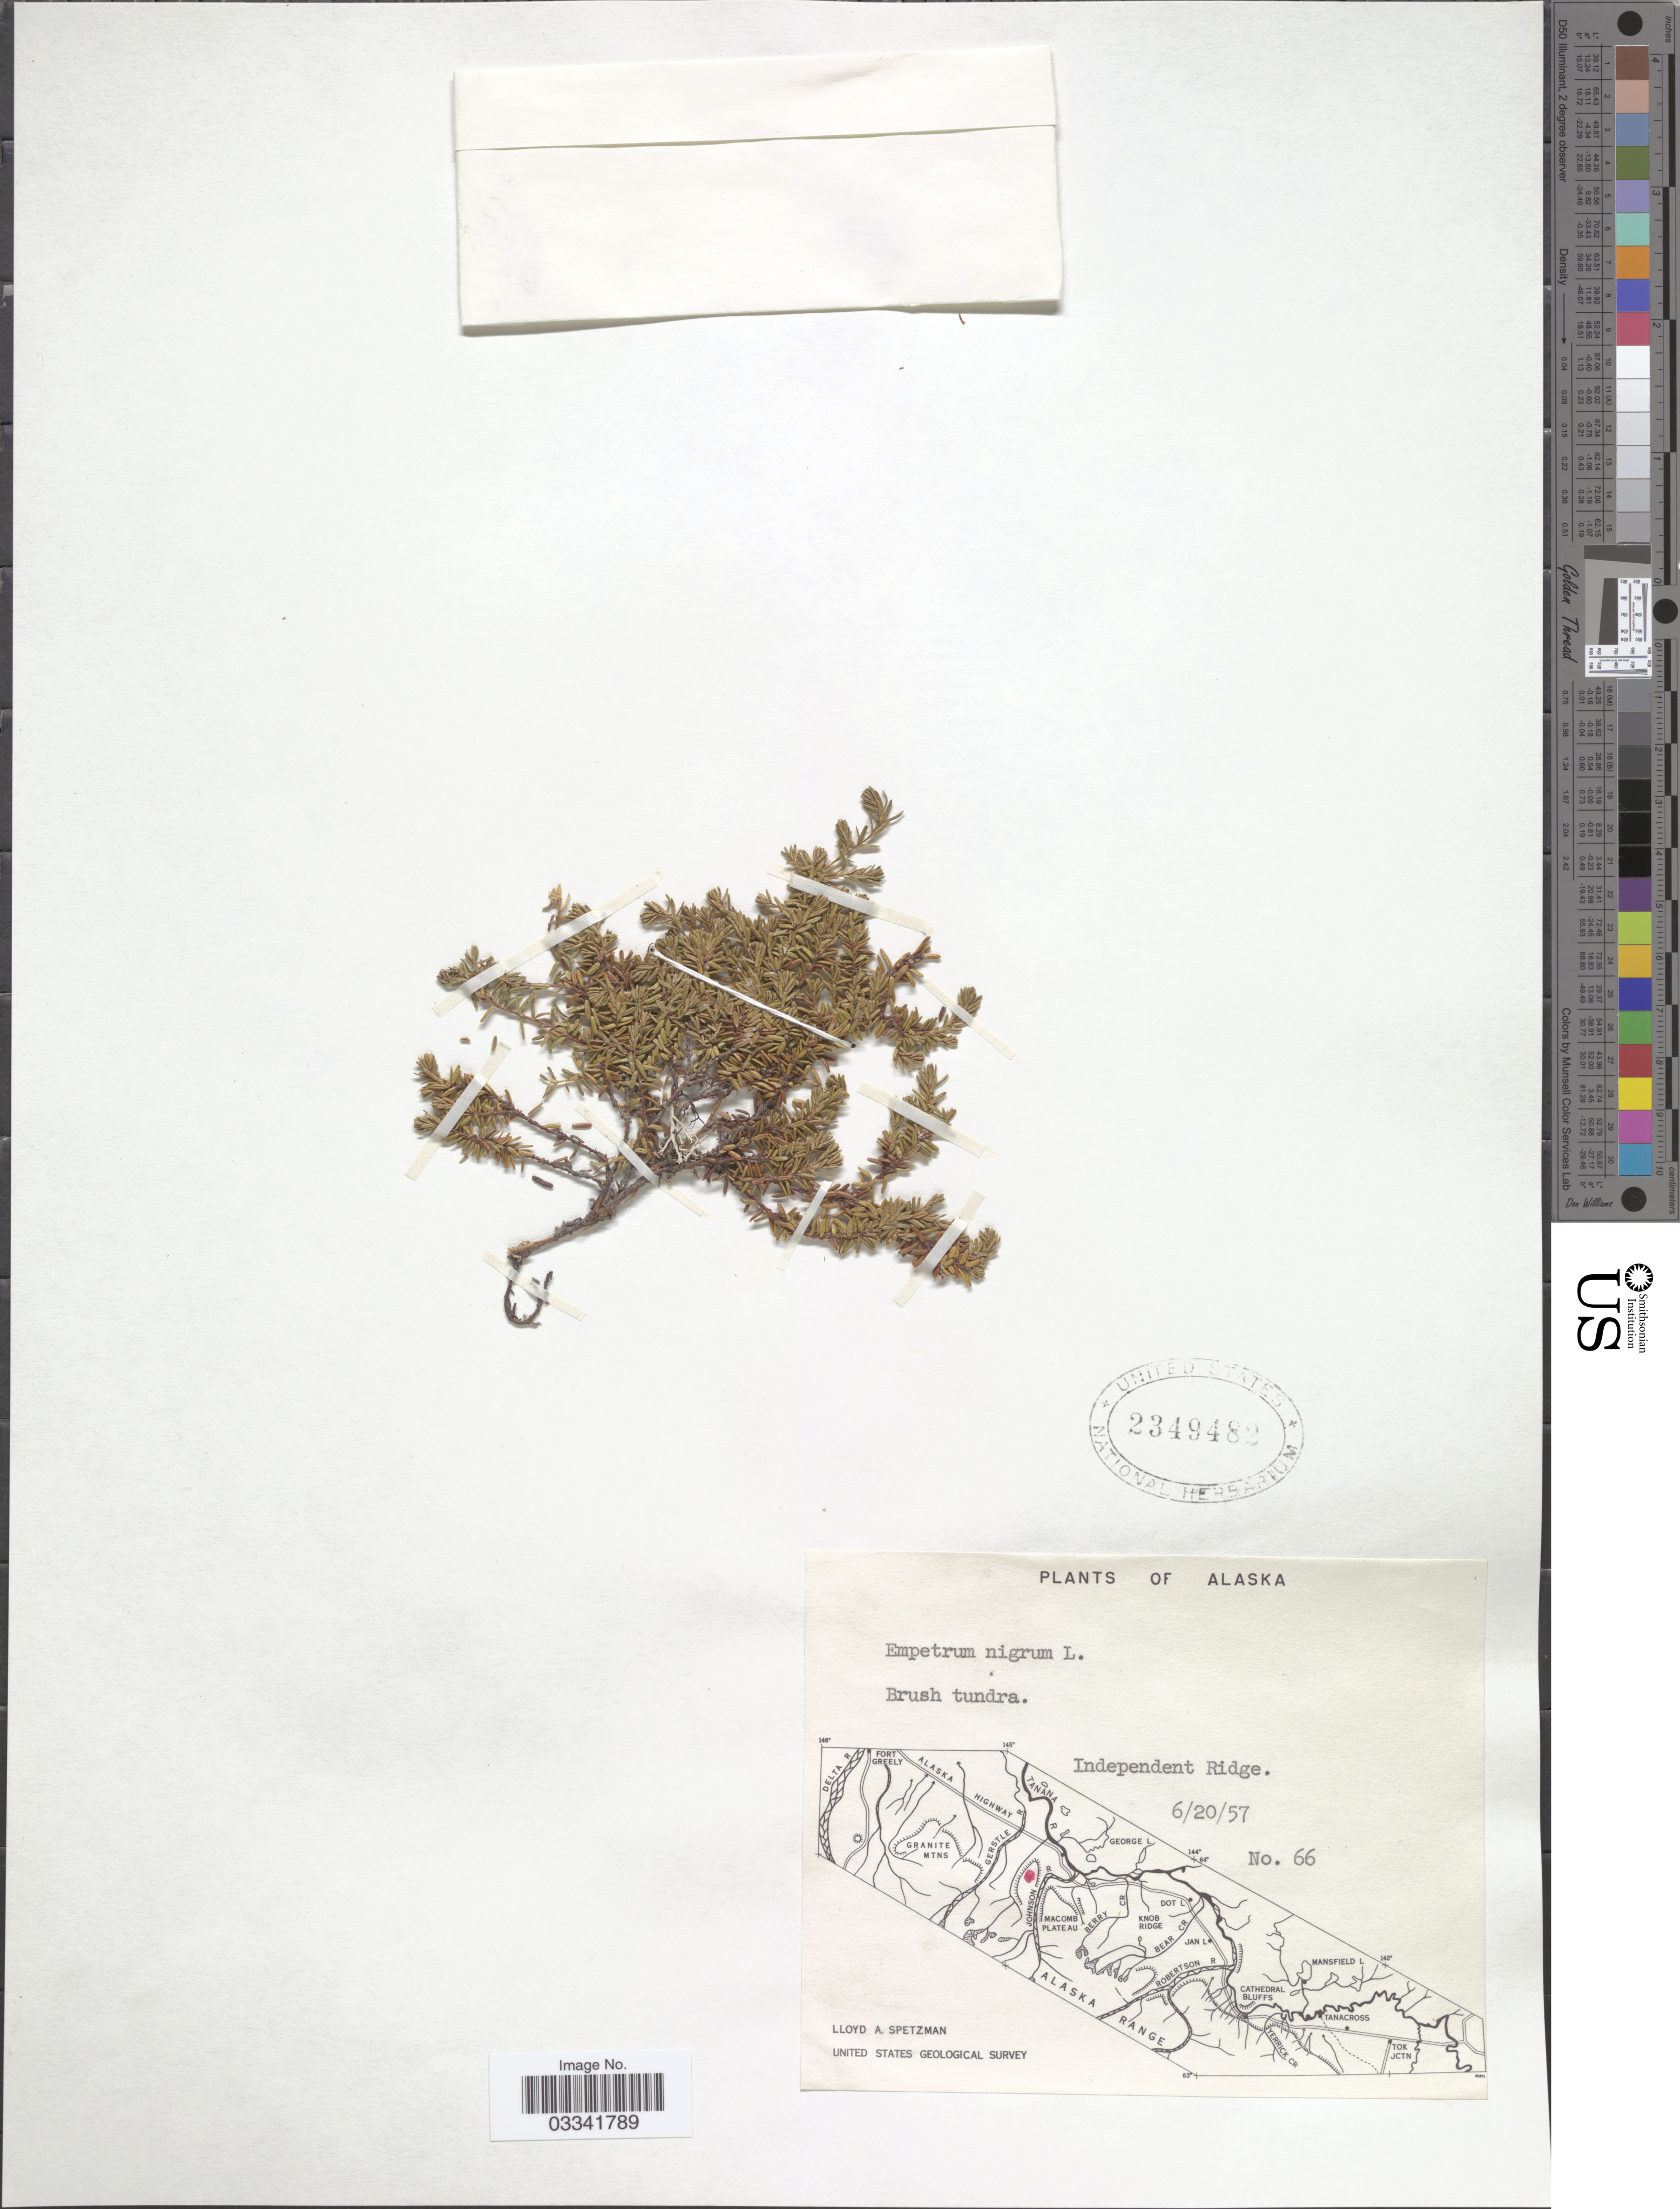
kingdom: Plantae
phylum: Tracheophyta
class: Magnoliopsida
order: Ericales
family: Ericaceae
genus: Empetrum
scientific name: Empetrum nigrum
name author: L.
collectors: L. Spetzman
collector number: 66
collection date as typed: Transcribed d/m/y: 20/6/57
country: United States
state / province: Alaska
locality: Independent Ridge.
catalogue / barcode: US 2349482